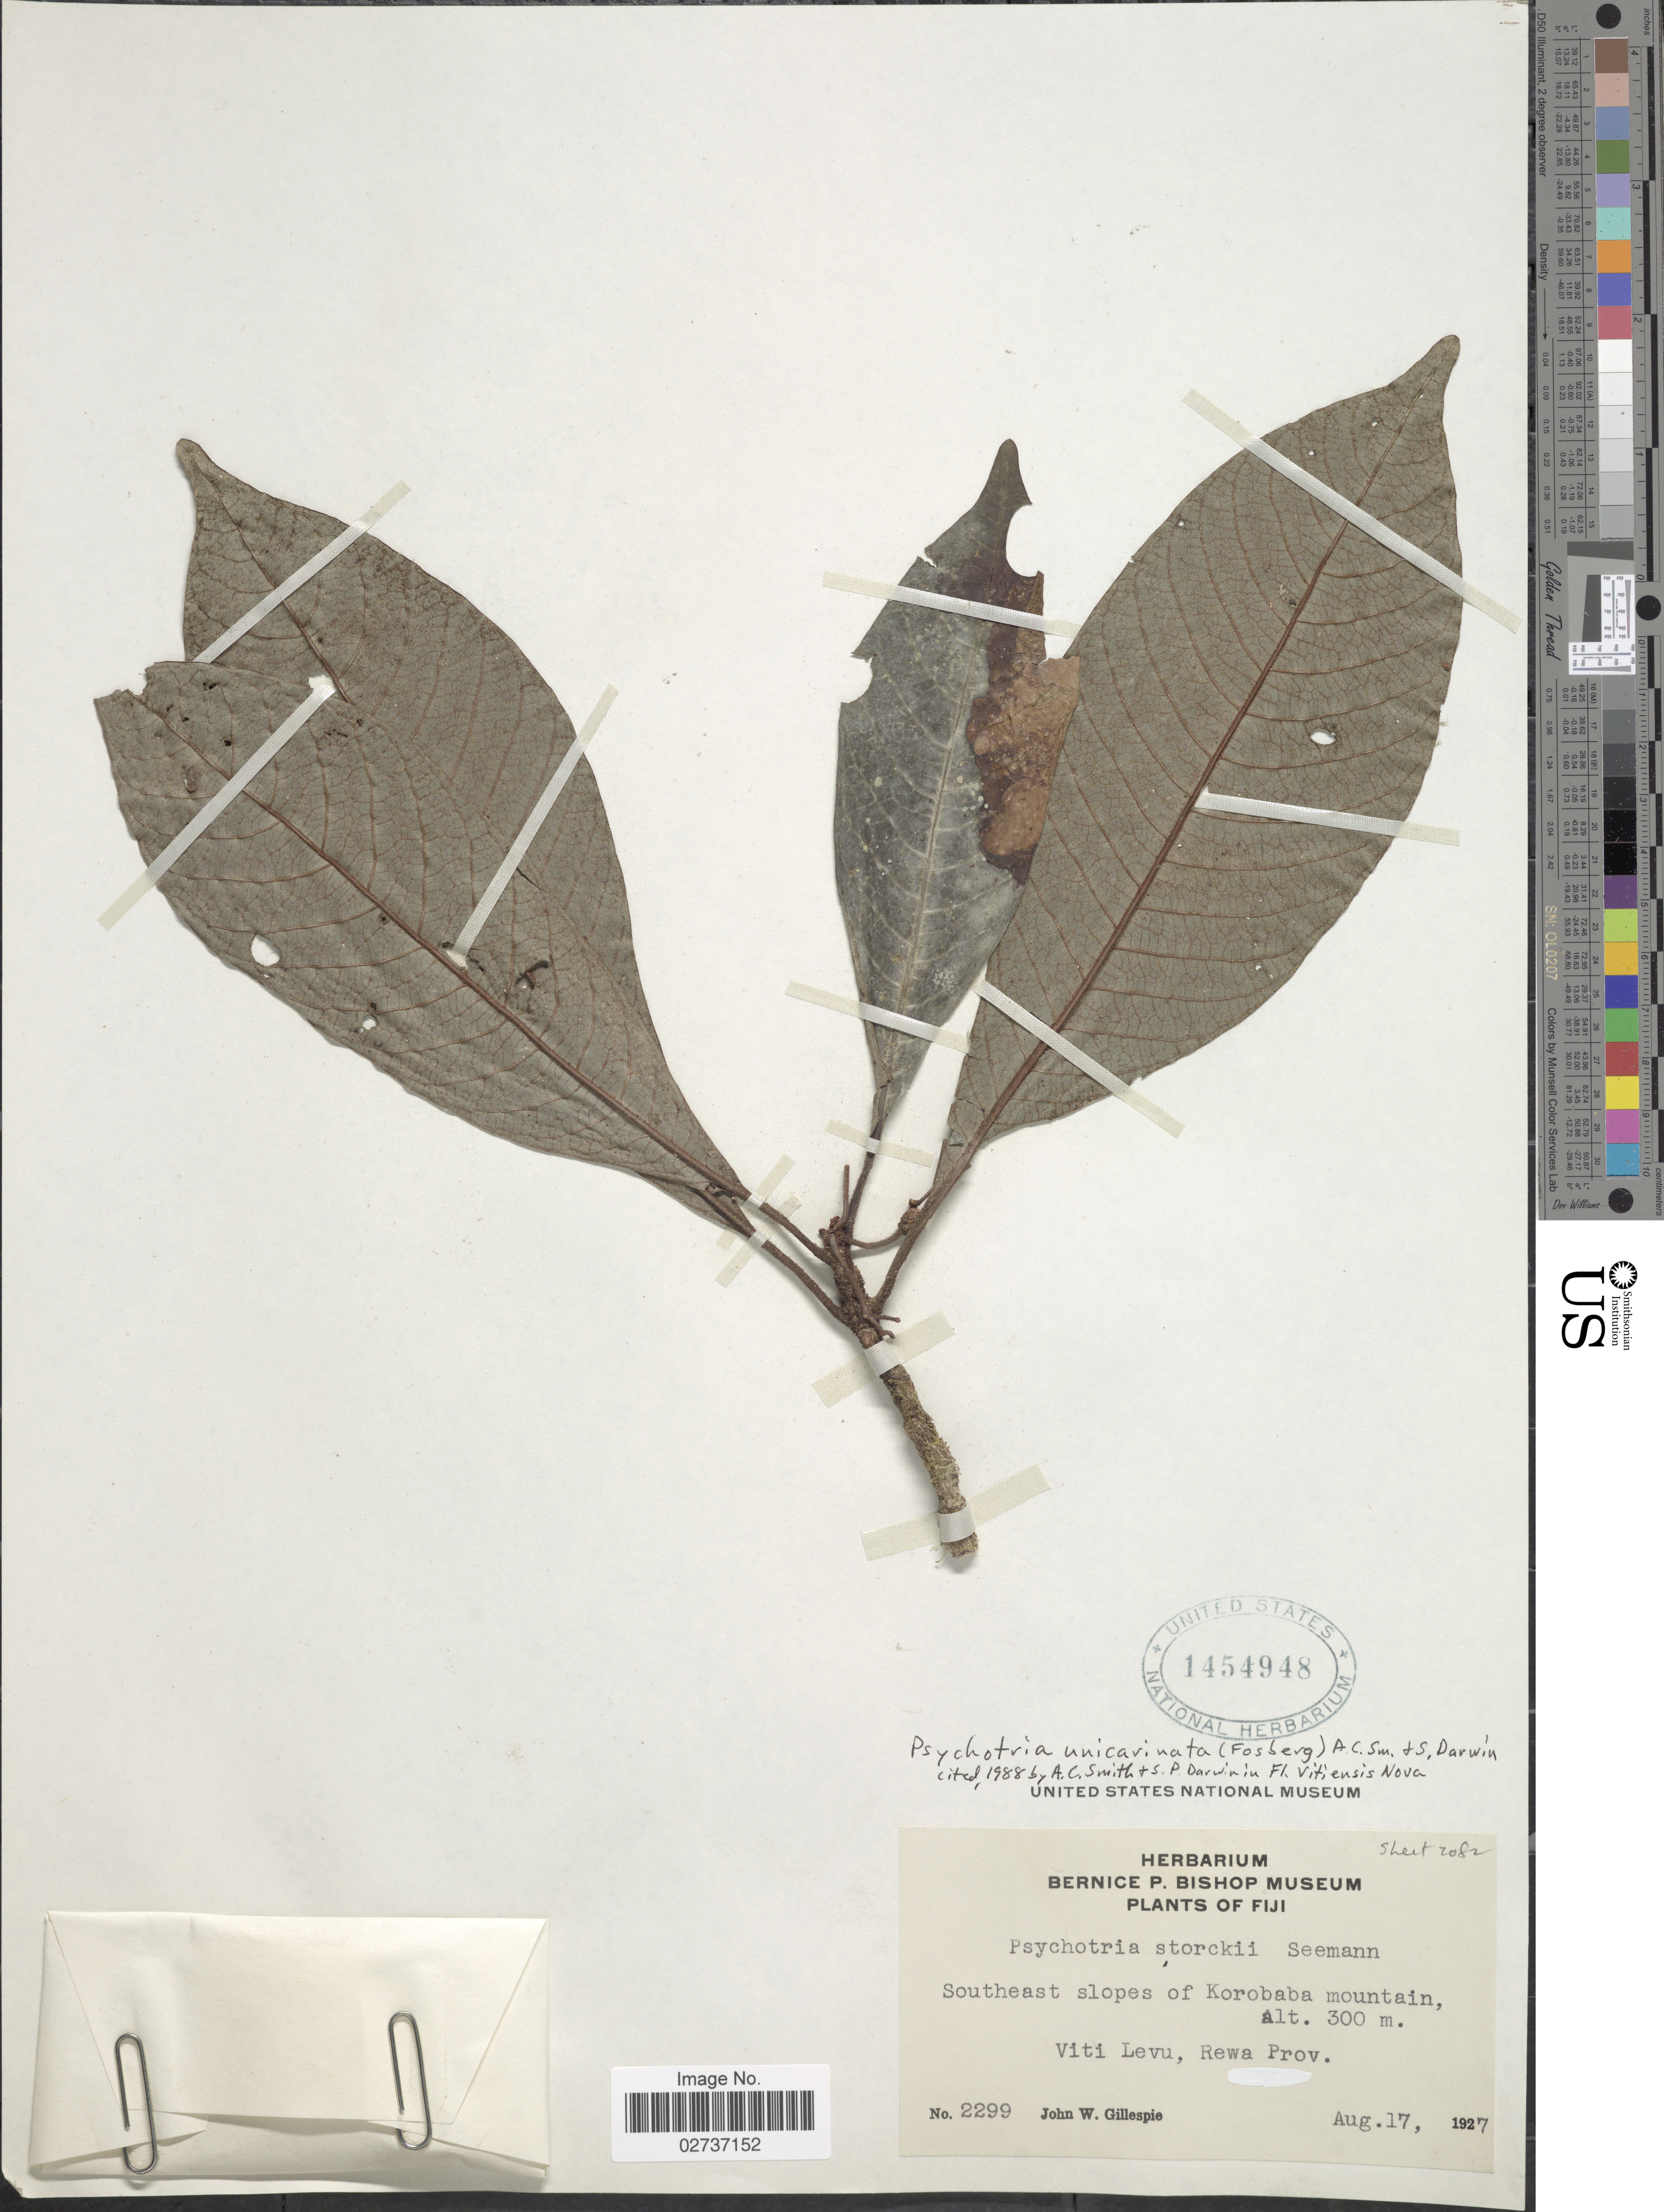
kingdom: Plantae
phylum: Tracheophyta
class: Magnoliopsida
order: Gentianales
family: Rubiaceae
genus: Psychotria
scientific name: Psychotria unicarinata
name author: (Fosberg) A.C. Sm. & S.P. Darwin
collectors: J. W. Gillespie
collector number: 2299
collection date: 1927-08-17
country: Fiji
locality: Southeast slopes of Korobaba Mountain, Viti Levu, Rewa Prov.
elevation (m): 300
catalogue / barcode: US 1454948